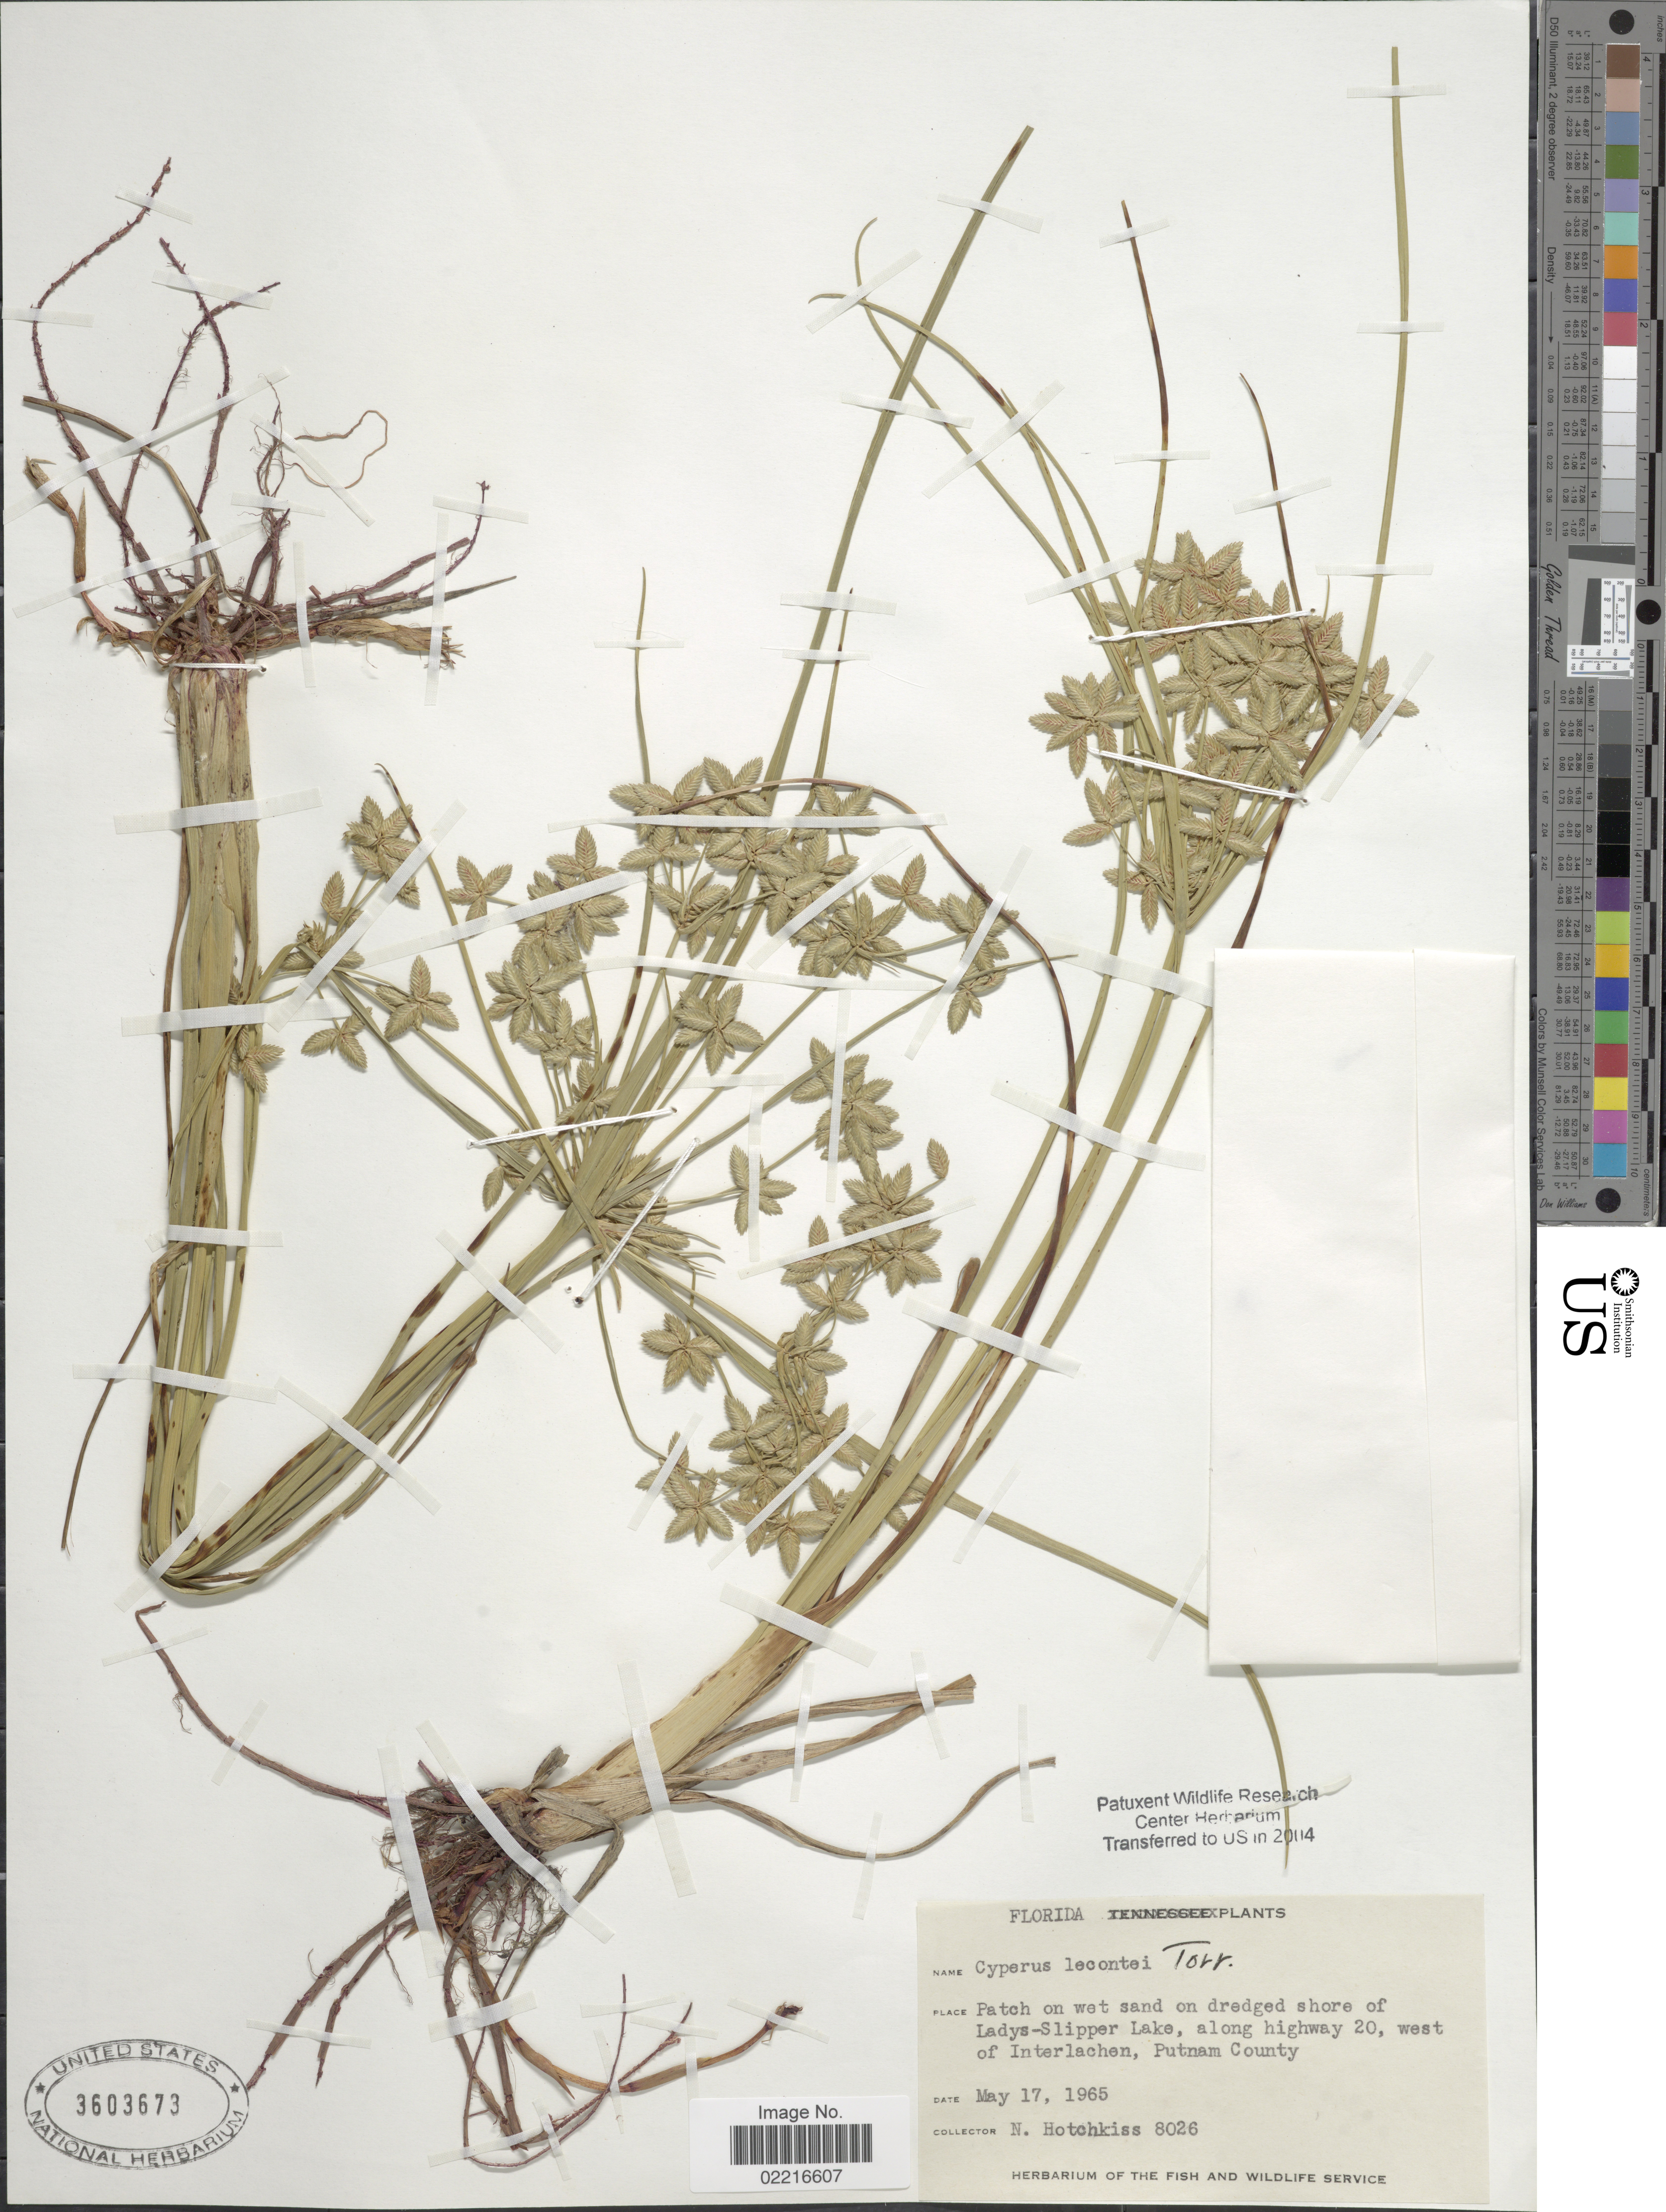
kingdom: Plantae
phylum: Tracheophyta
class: Liliopsida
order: Poales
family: Cyperaceae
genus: Cyperus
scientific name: Cyperus lecontei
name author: Torr. ex Steud.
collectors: N. Hotchkiss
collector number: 8026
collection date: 1965-05-17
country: United States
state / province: Florida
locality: On dredged shore of Ladys-Slipper Lake, along highway 20, west of Interlachen, Putnam County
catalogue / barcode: US 3603673